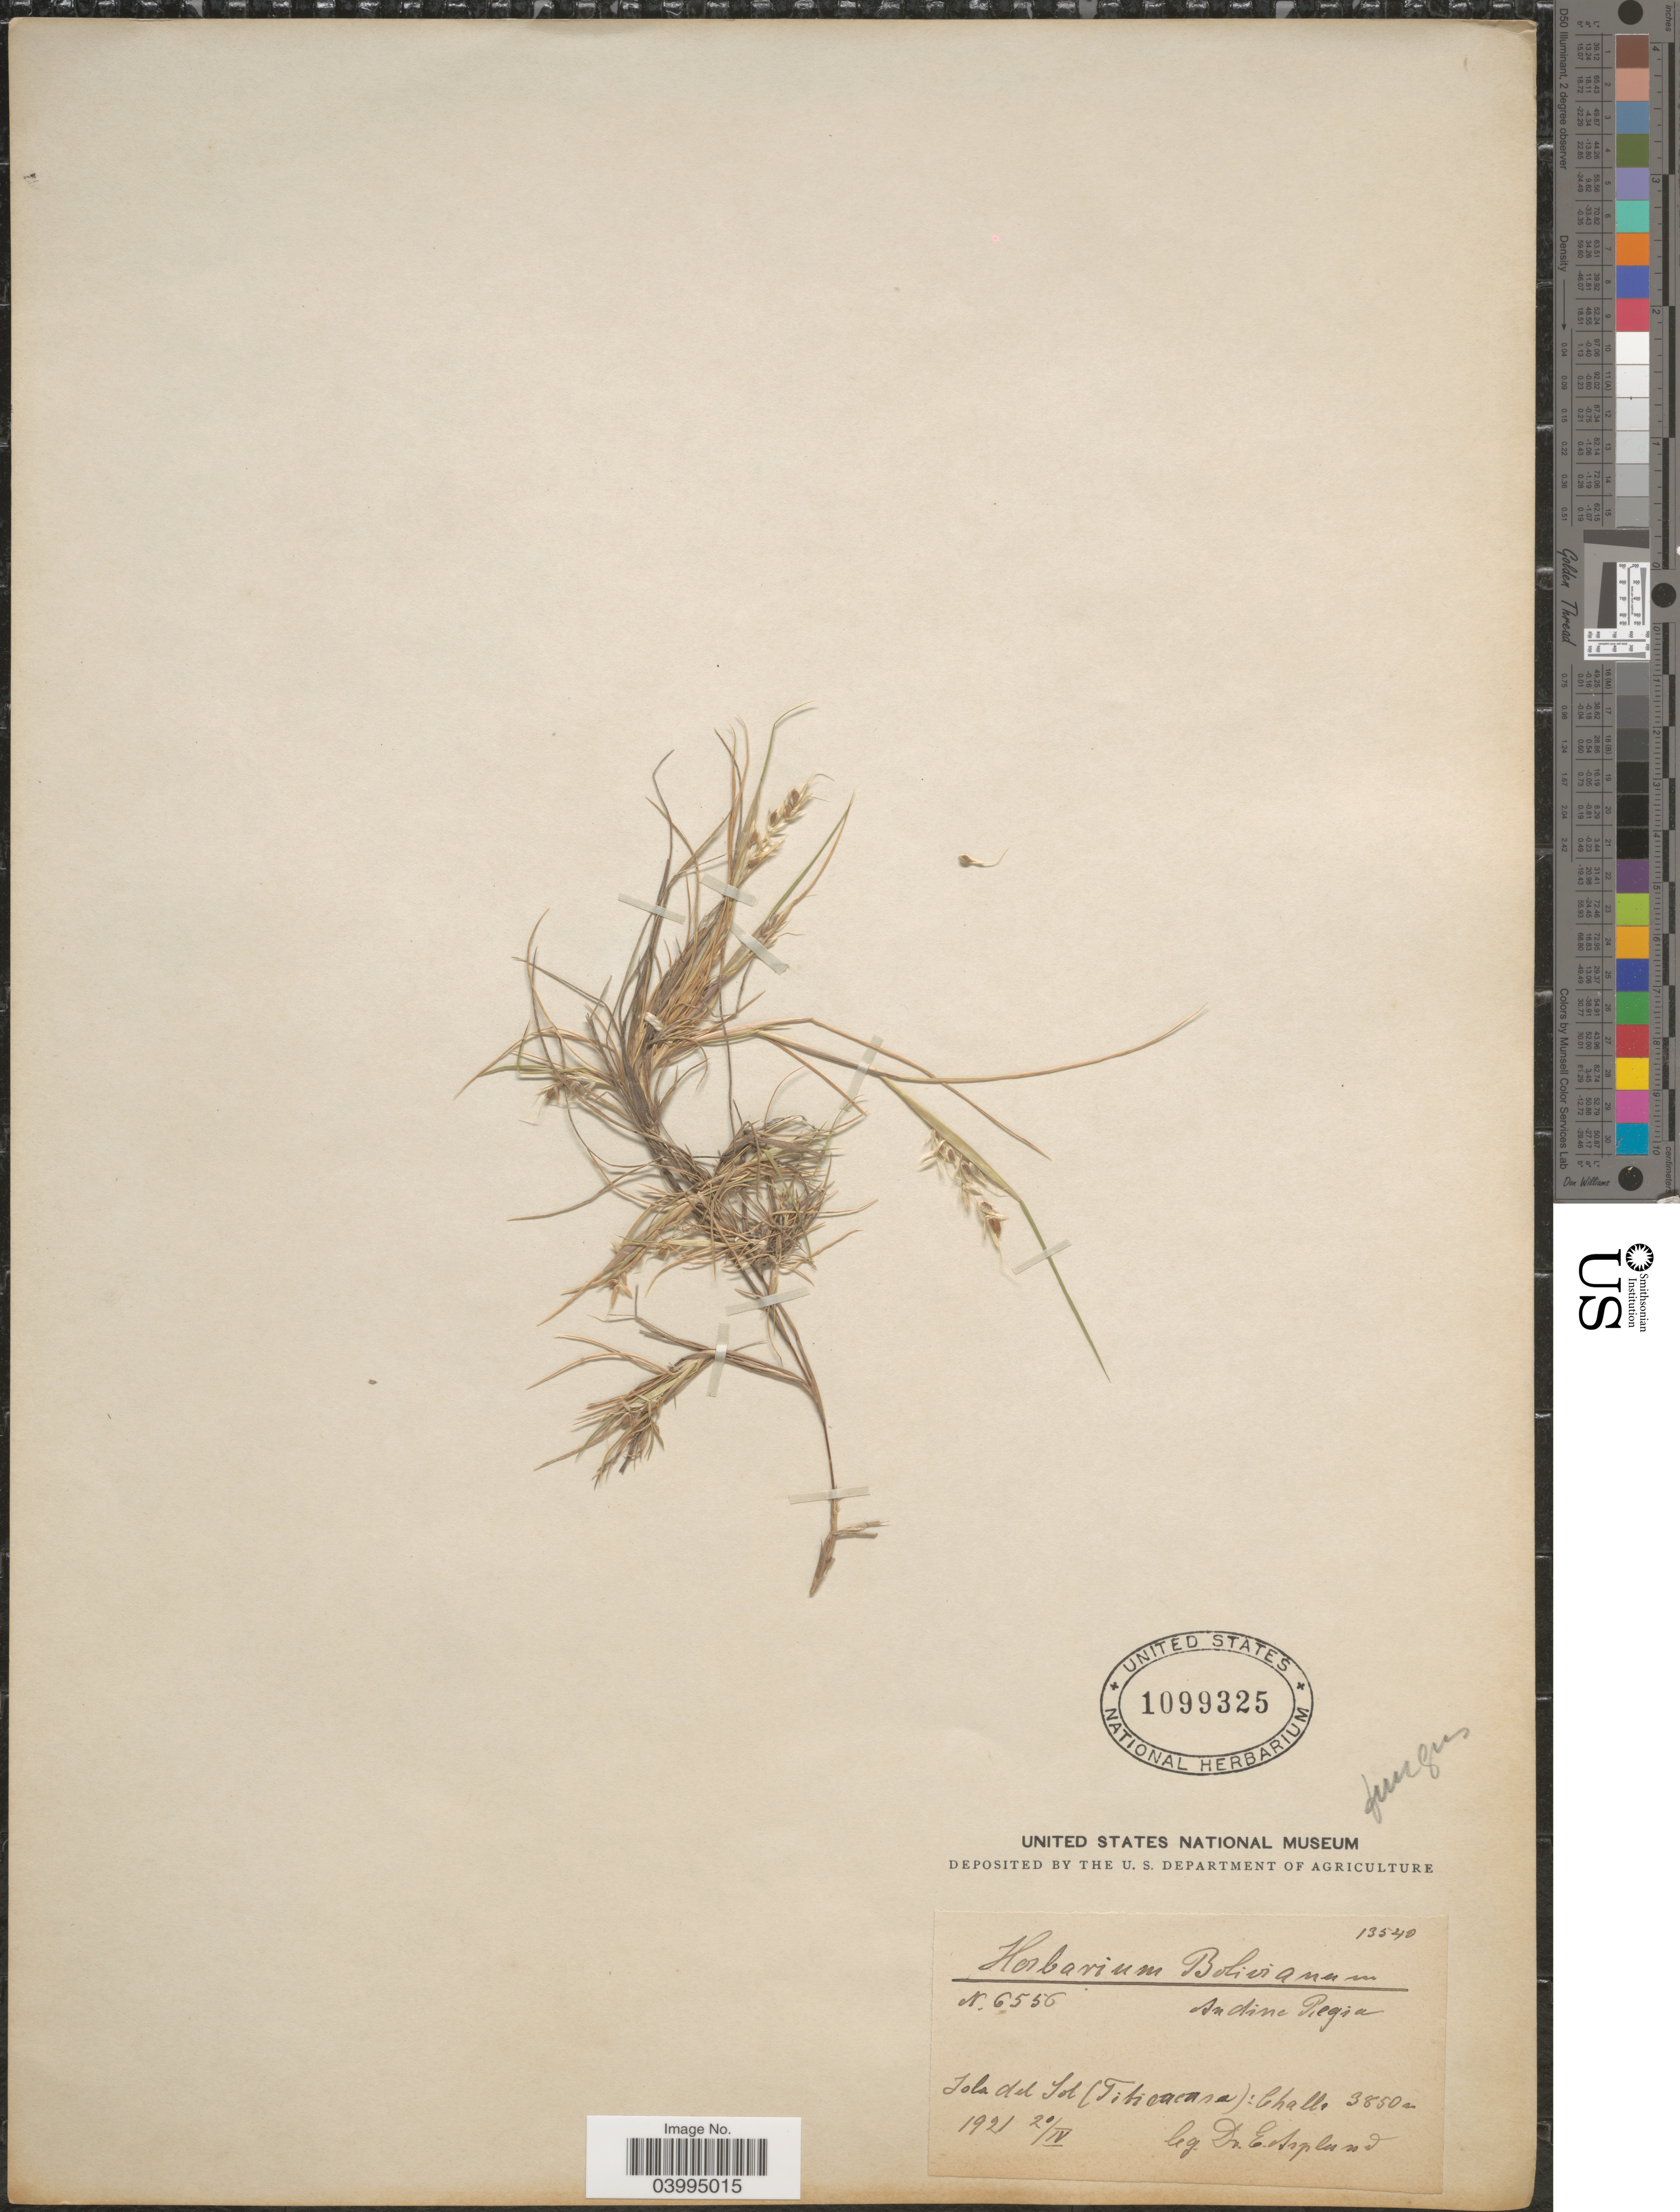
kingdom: Plantae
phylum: Tracheophyta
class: Liliopsida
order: Poales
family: Poaceae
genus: Stipa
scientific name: Stipa sp.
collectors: E. Asplund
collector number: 6556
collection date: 1921-04-20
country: Bolivia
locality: Andine Regio. Isla del Sol (Titicacasee): Challa.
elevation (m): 3850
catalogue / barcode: US 1099325